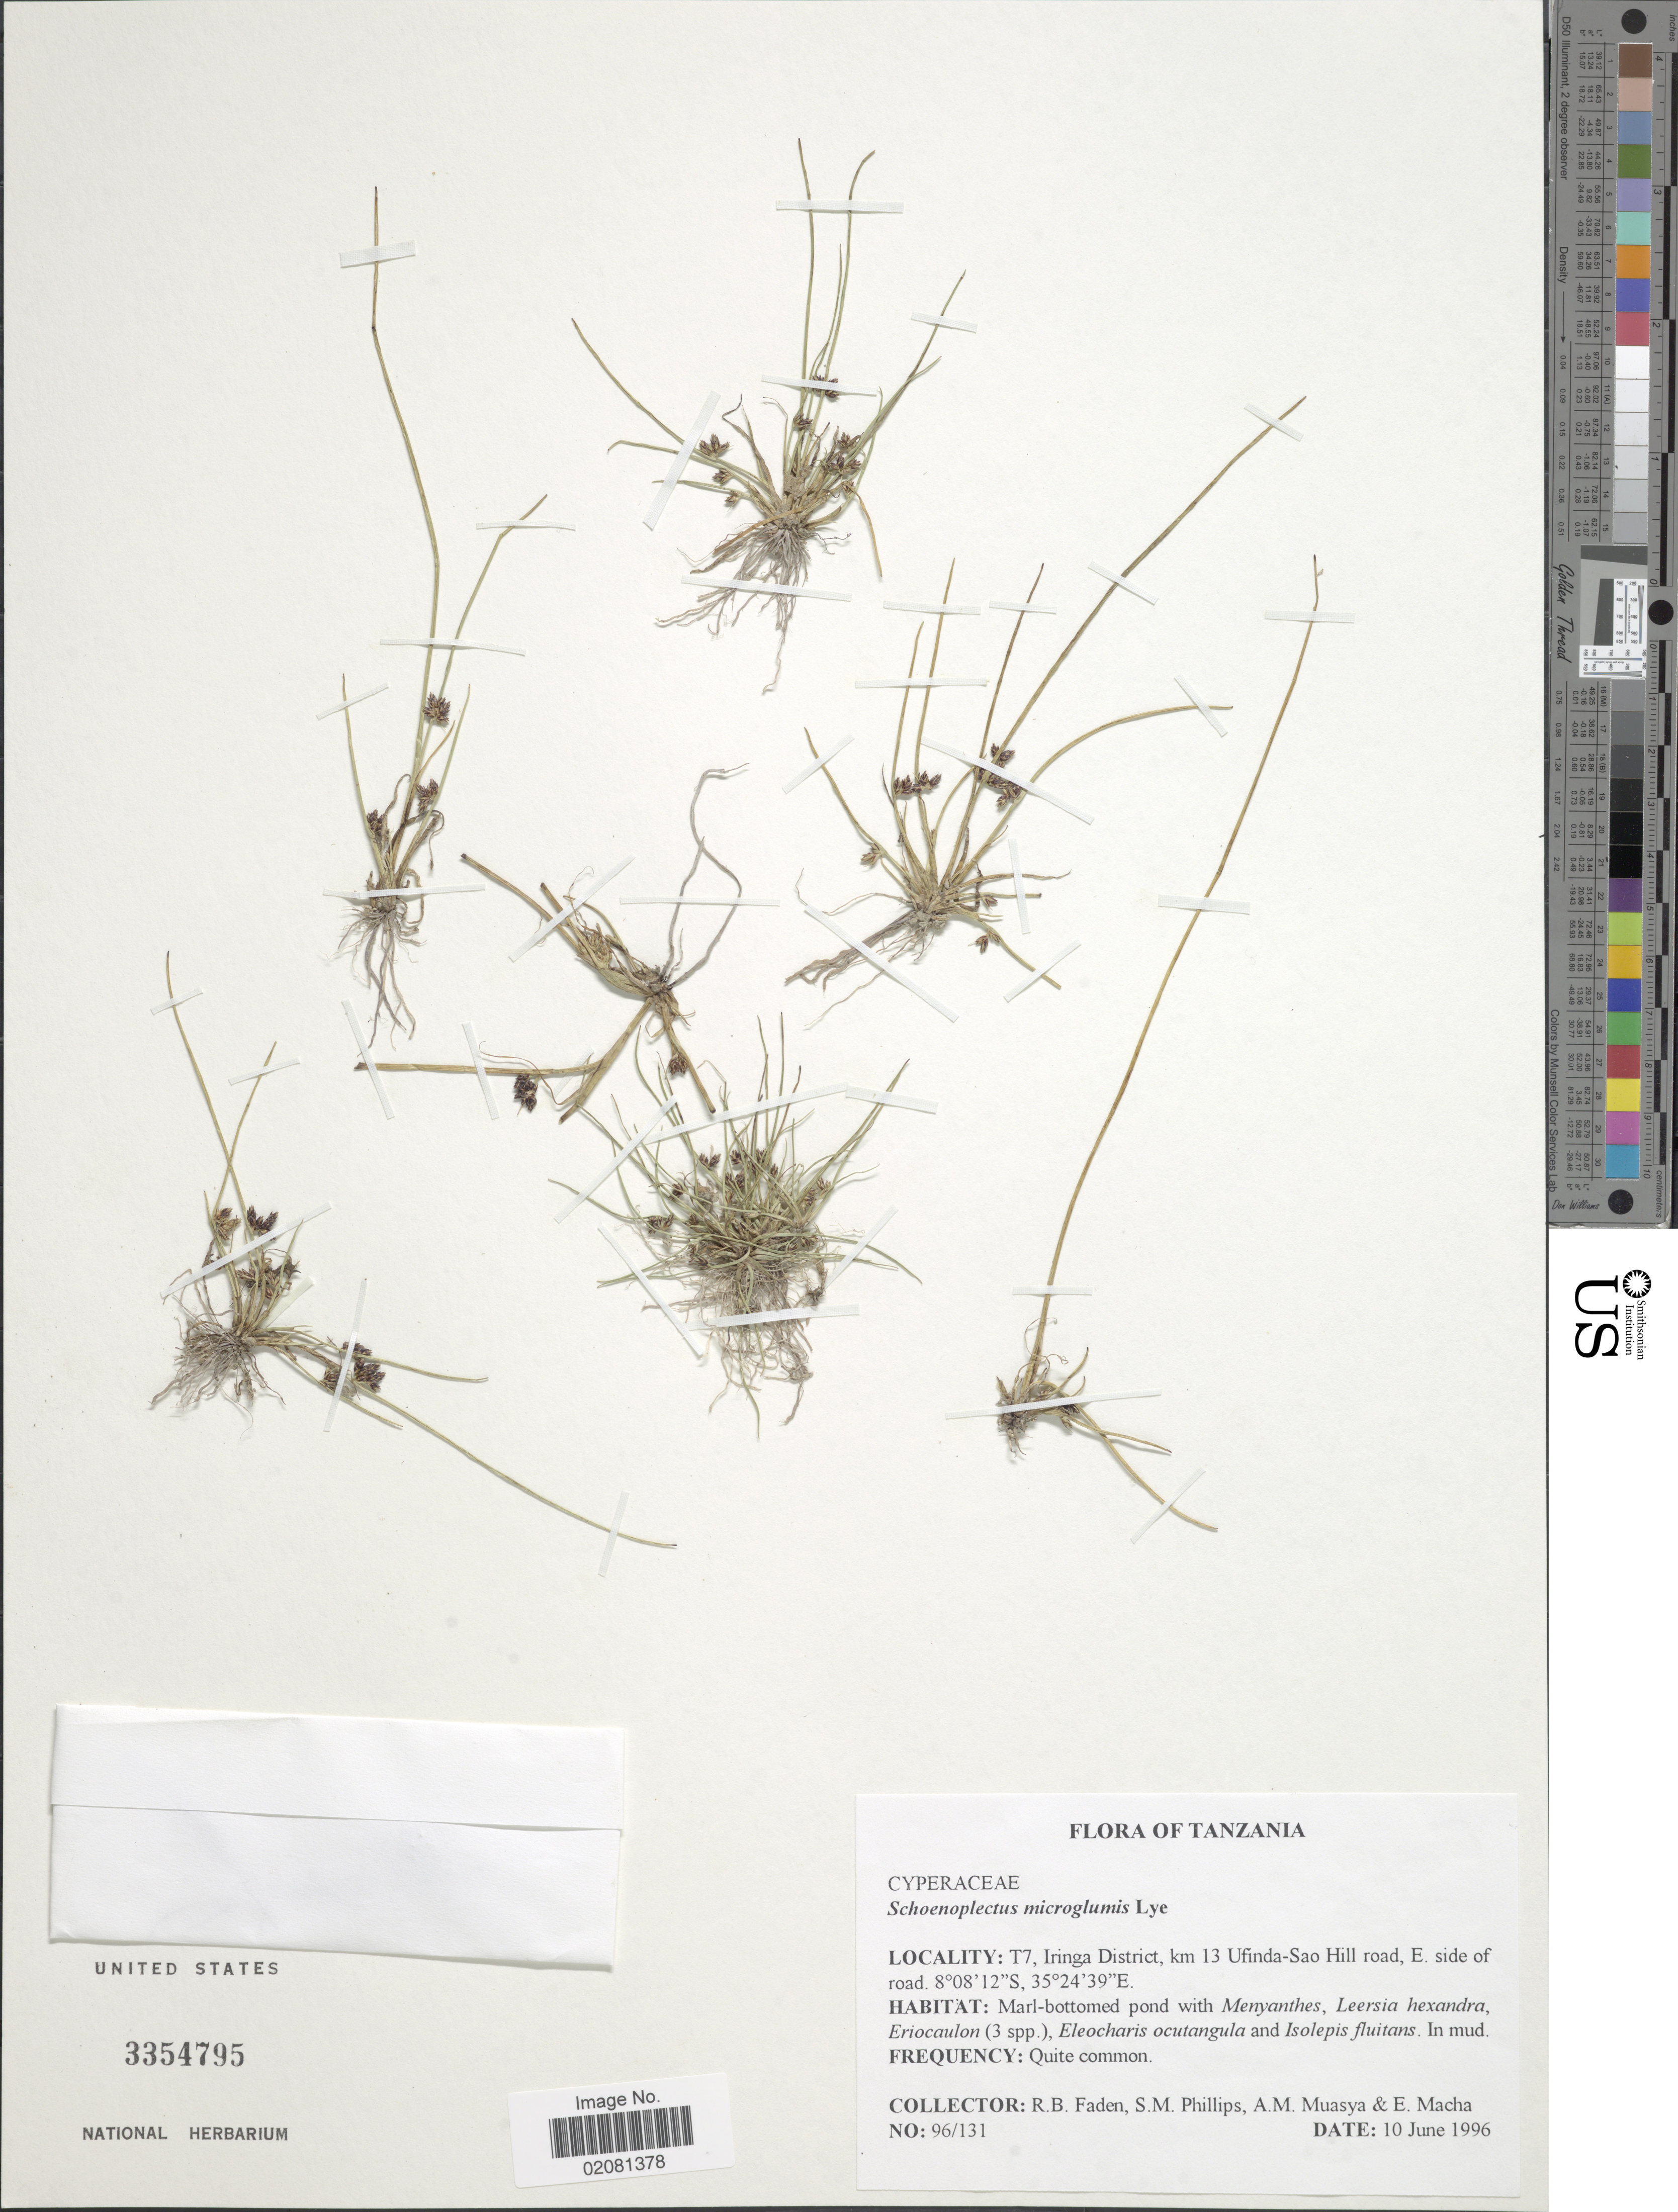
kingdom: Plantae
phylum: Tracheophyta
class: Liliopsida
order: Poales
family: Cyperaceae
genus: Schoenoplectus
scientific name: Schoenoplectus microglumis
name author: Lye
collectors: R. B. Faden, S. M. Phillips, A. Muasya & E. Macha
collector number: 96/131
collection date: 1996-06-10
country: Tanzania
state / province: Iringa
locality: T7, Iringa District, km 13 Ufinda-Sao Hill road, E side of road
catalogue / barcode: US 3354795